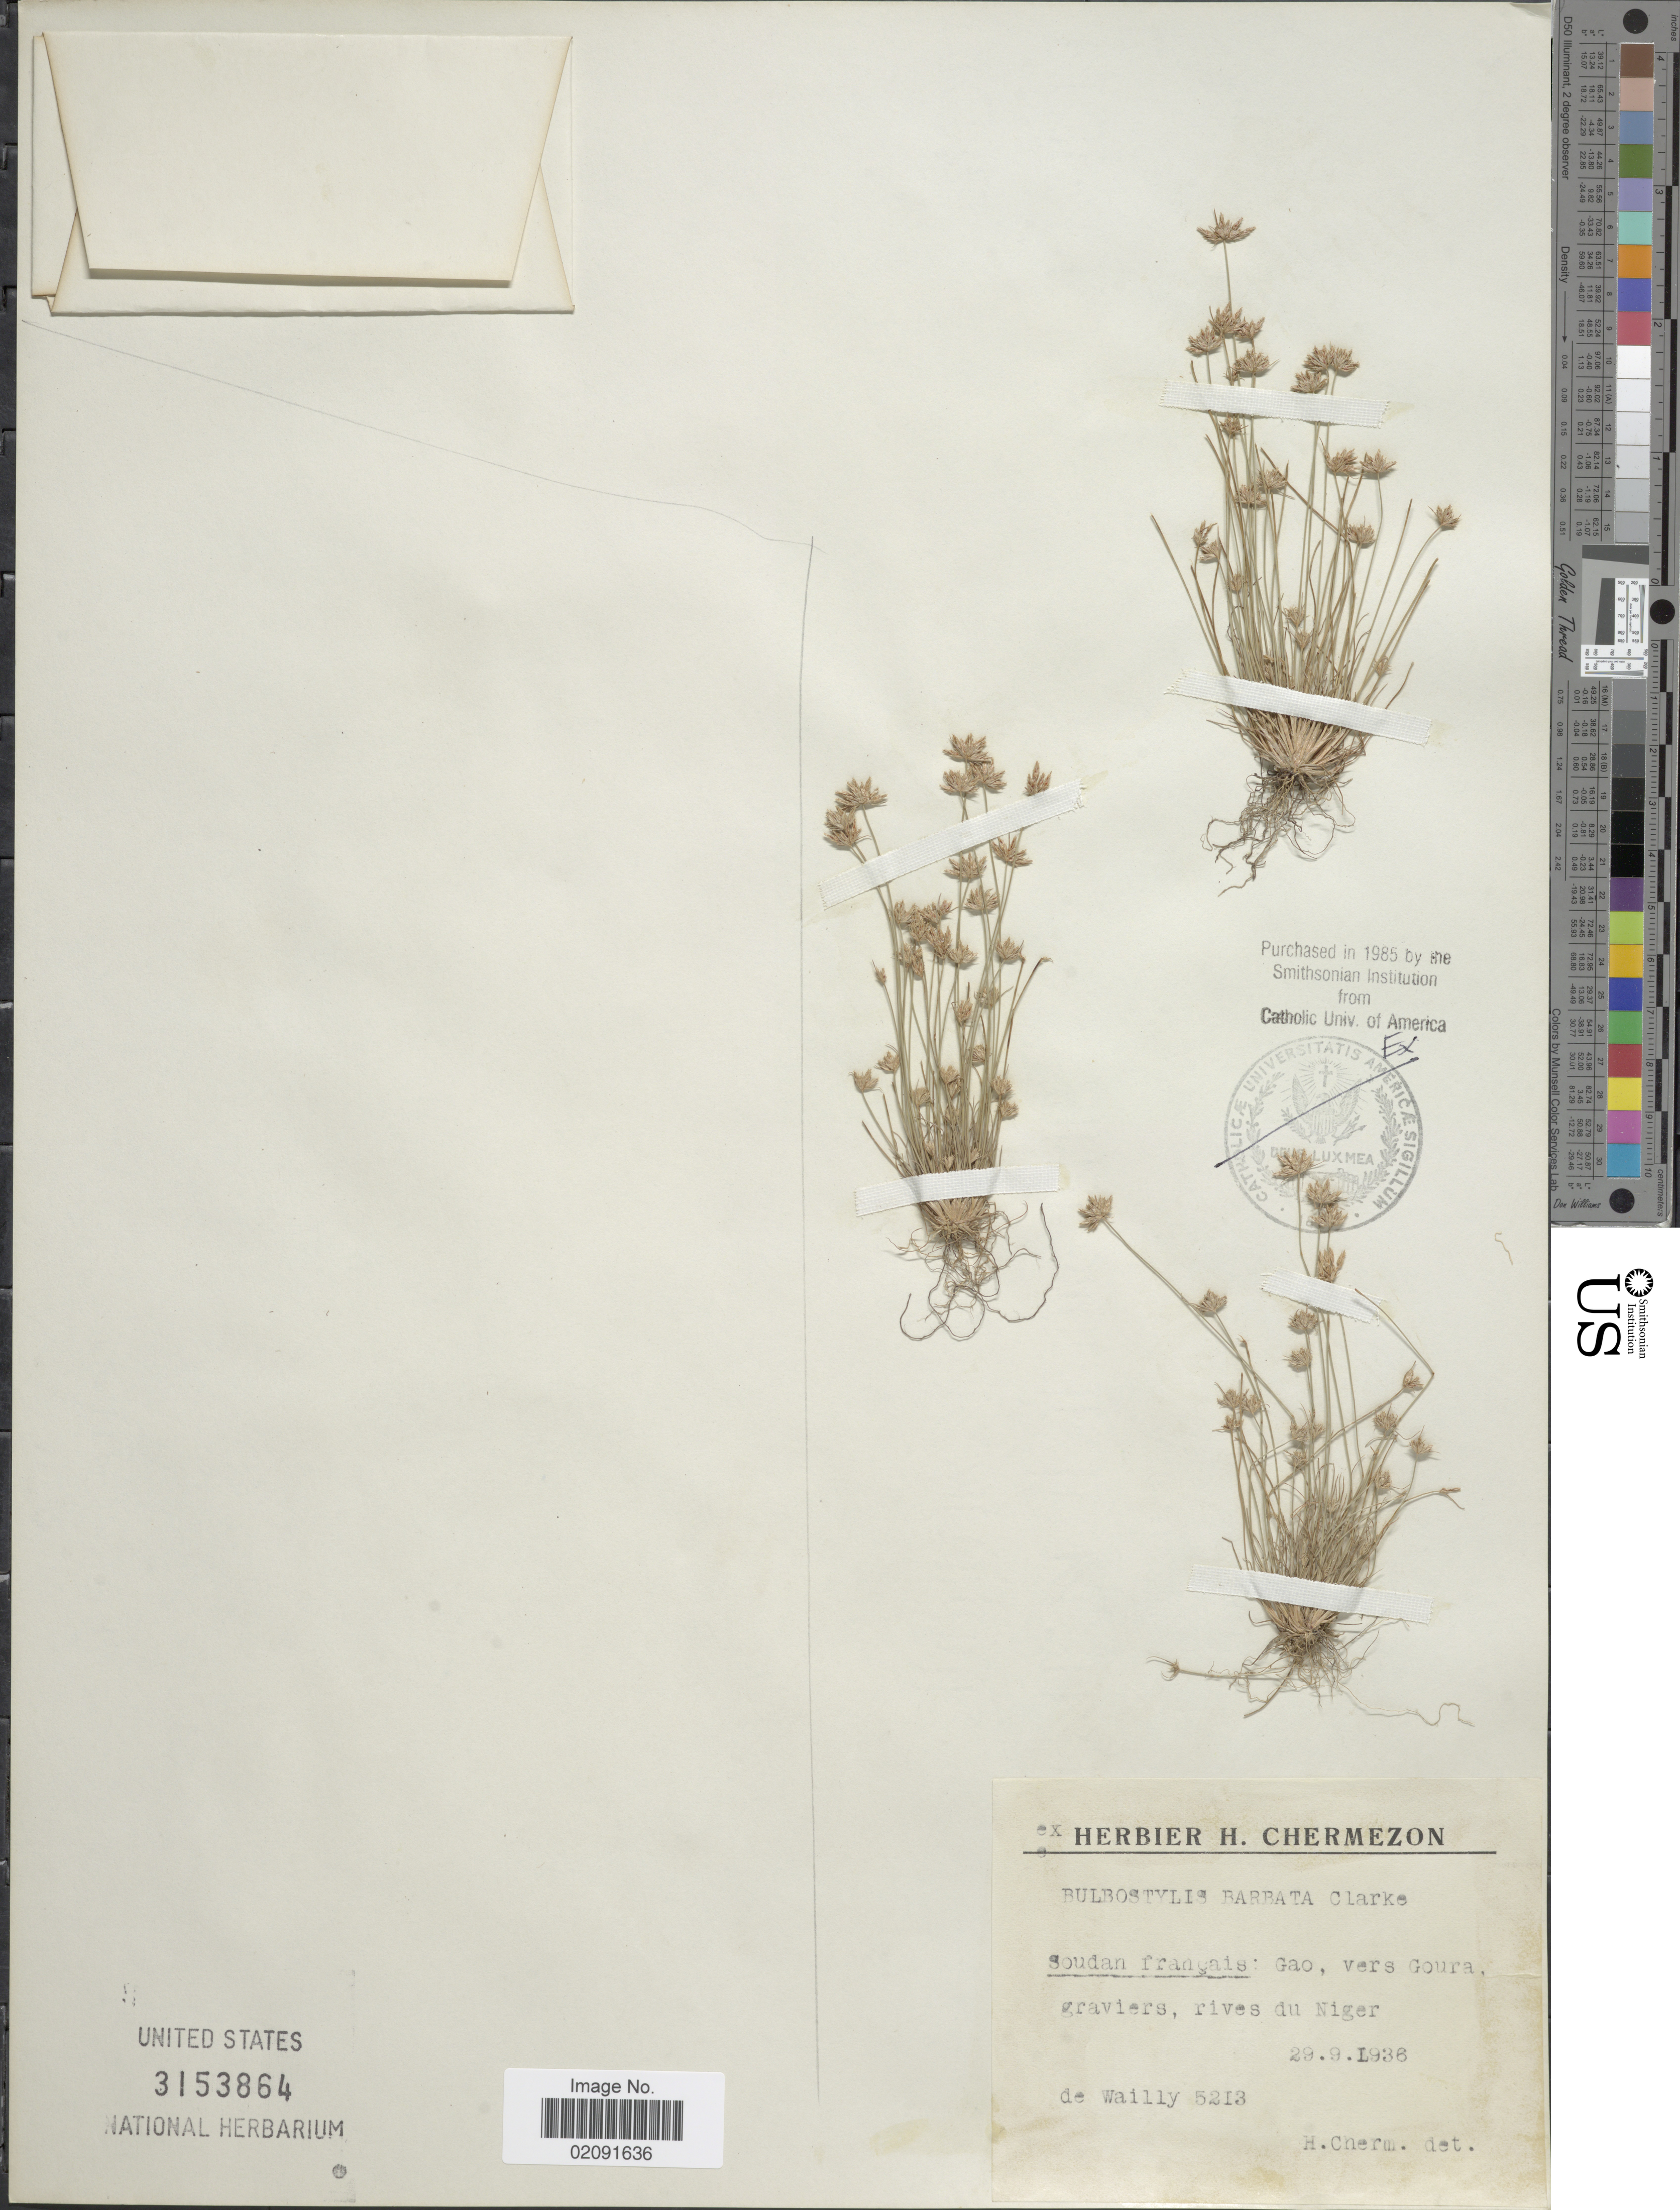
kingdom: Plantae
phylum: Tracheophyta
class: Liliopsida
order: Poales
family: Cyperaceae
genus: Bulbostylis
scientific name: Bulbostylis barbata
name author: (Rottb.) C.B. Clarke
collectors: de Wailly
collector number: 5213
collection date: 1936-09-29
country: Mali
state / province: Gao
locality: Soudan francais: vers Goura, graviers, rives du Niger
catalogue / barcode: US 3153864